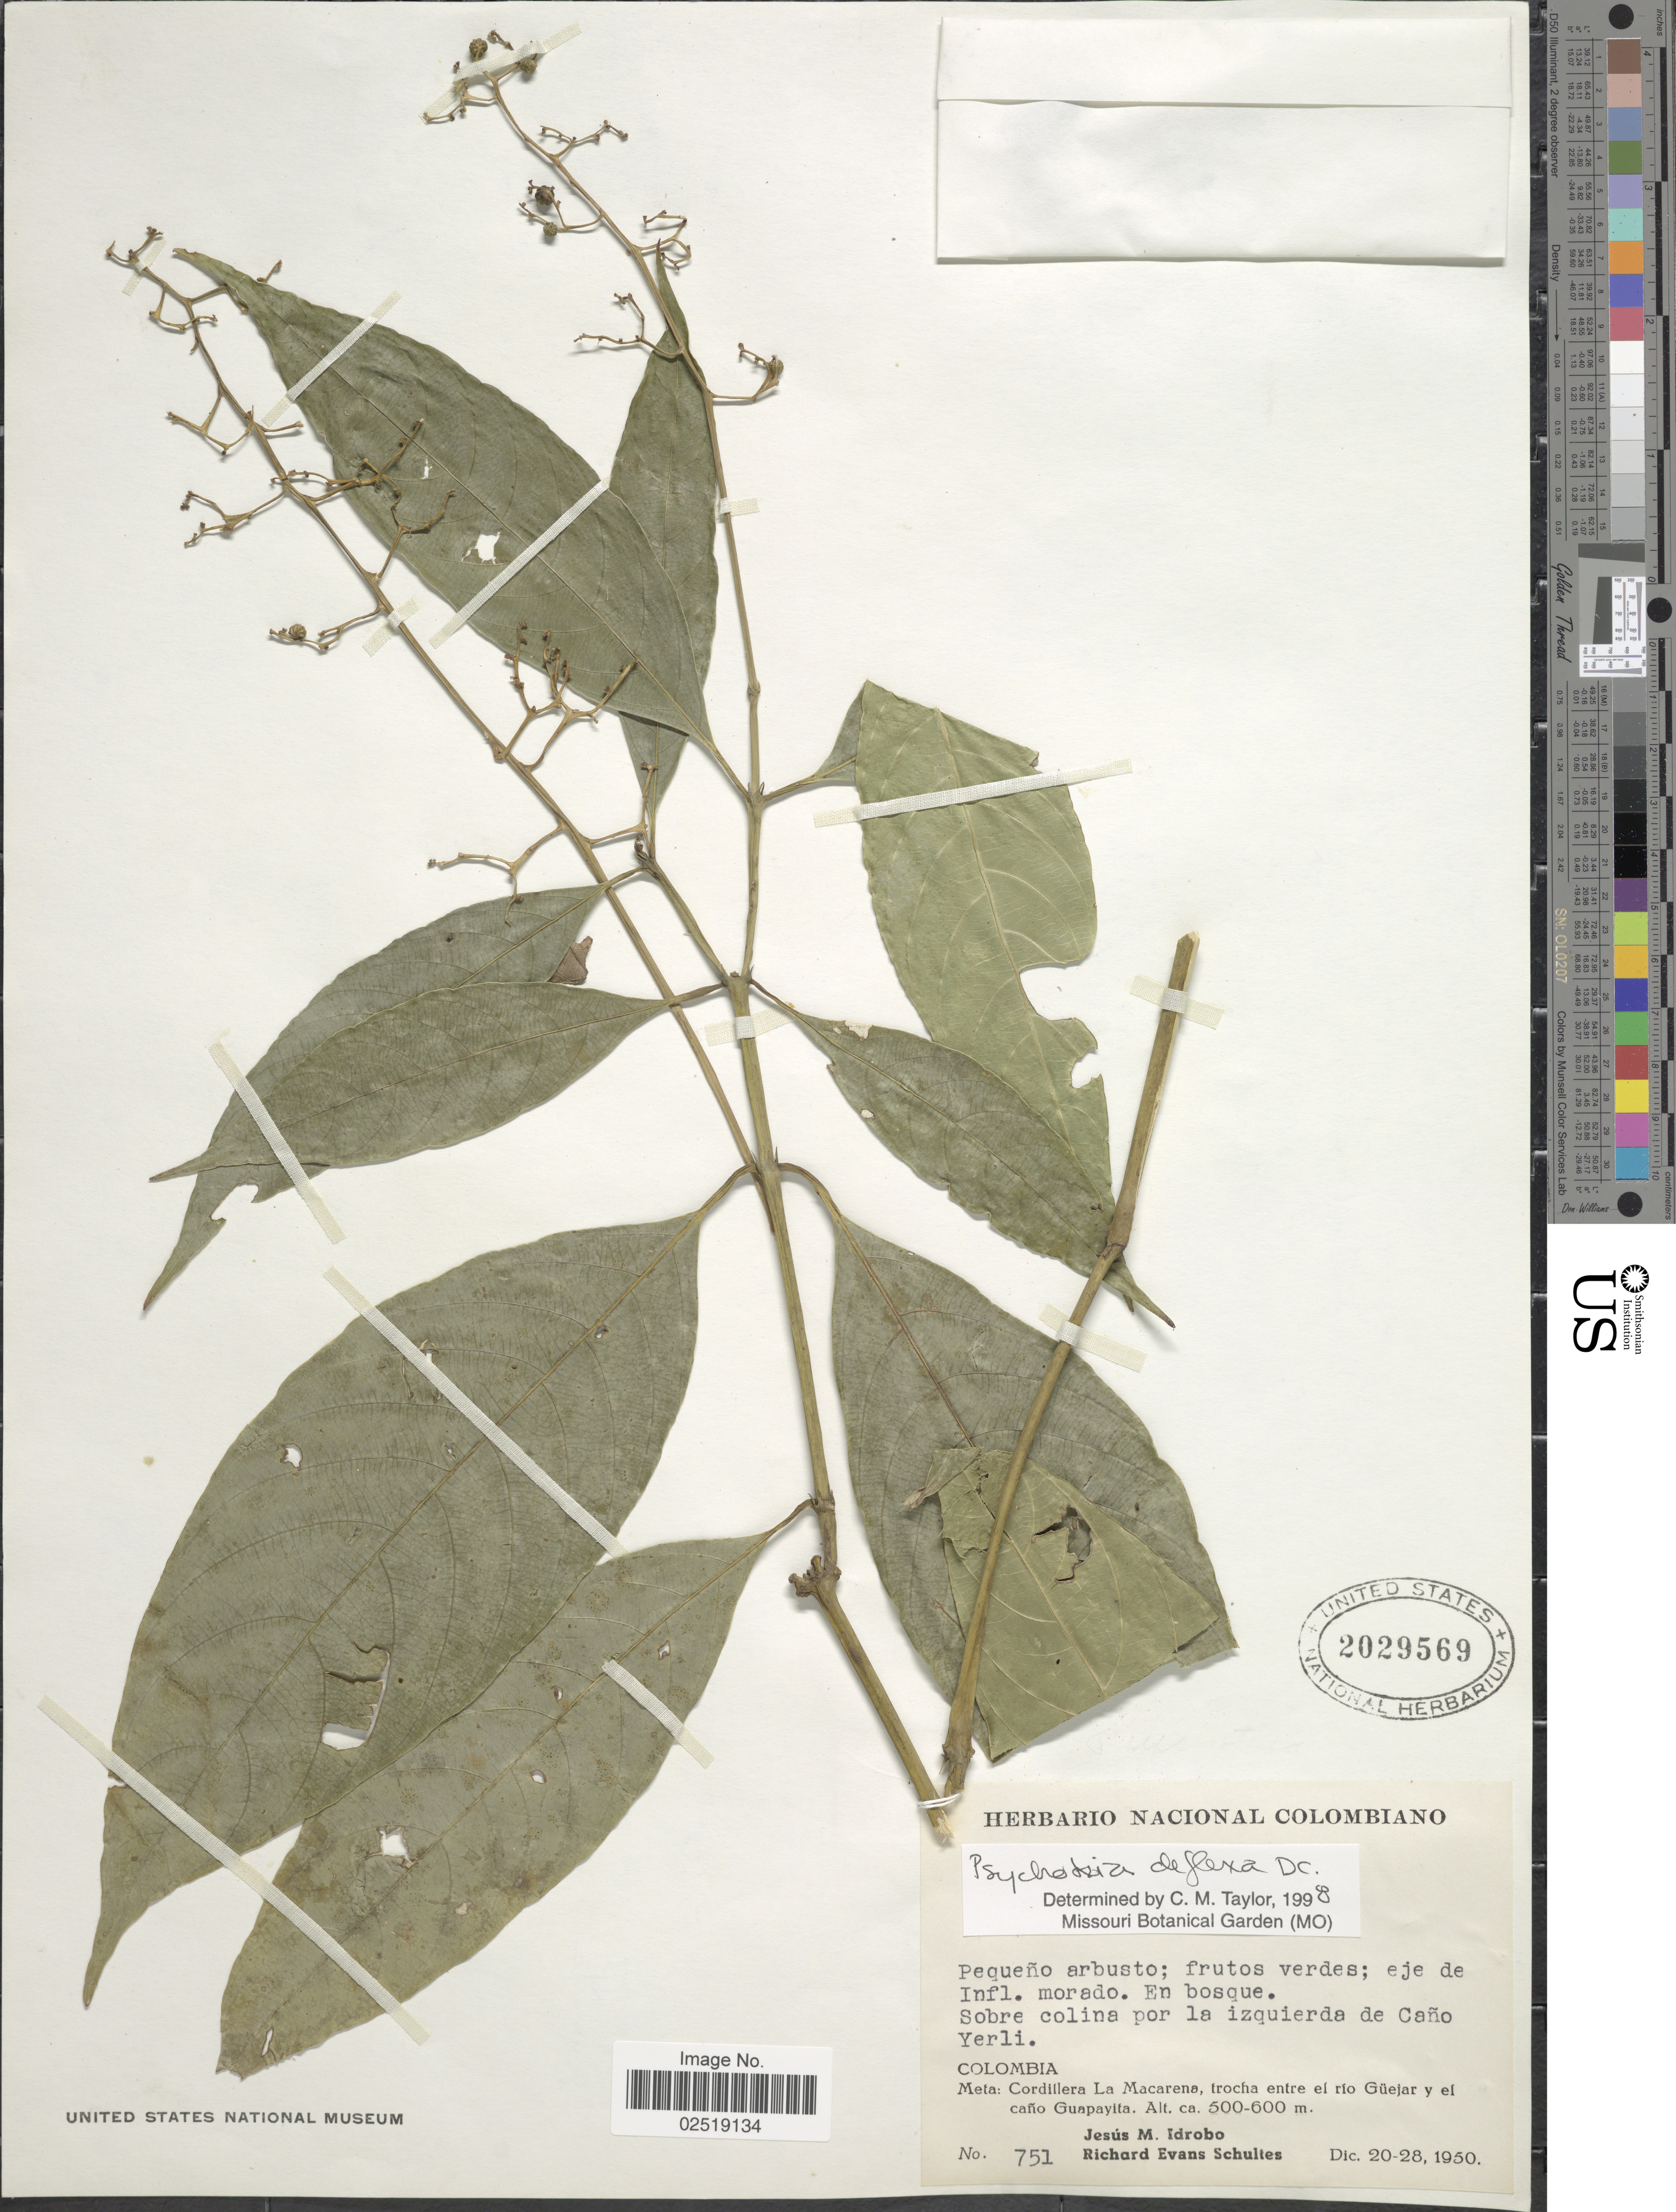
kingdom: Plantae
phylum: Tracheophyta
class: Magnoliopsida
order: Gentianales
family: Rubiaceae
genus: Psychotria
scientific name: Psychotria deflexa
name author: DC.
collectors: J. M. Idrobo & R. E. Schultes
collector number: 751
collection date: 1950-12-20/1950-12-28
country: Colombia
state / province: Meta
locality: Meta: Cordillera La Macarena, trocha entre el rio Guejar y el cano Guapayita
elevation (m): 500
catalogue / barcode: US 2029569